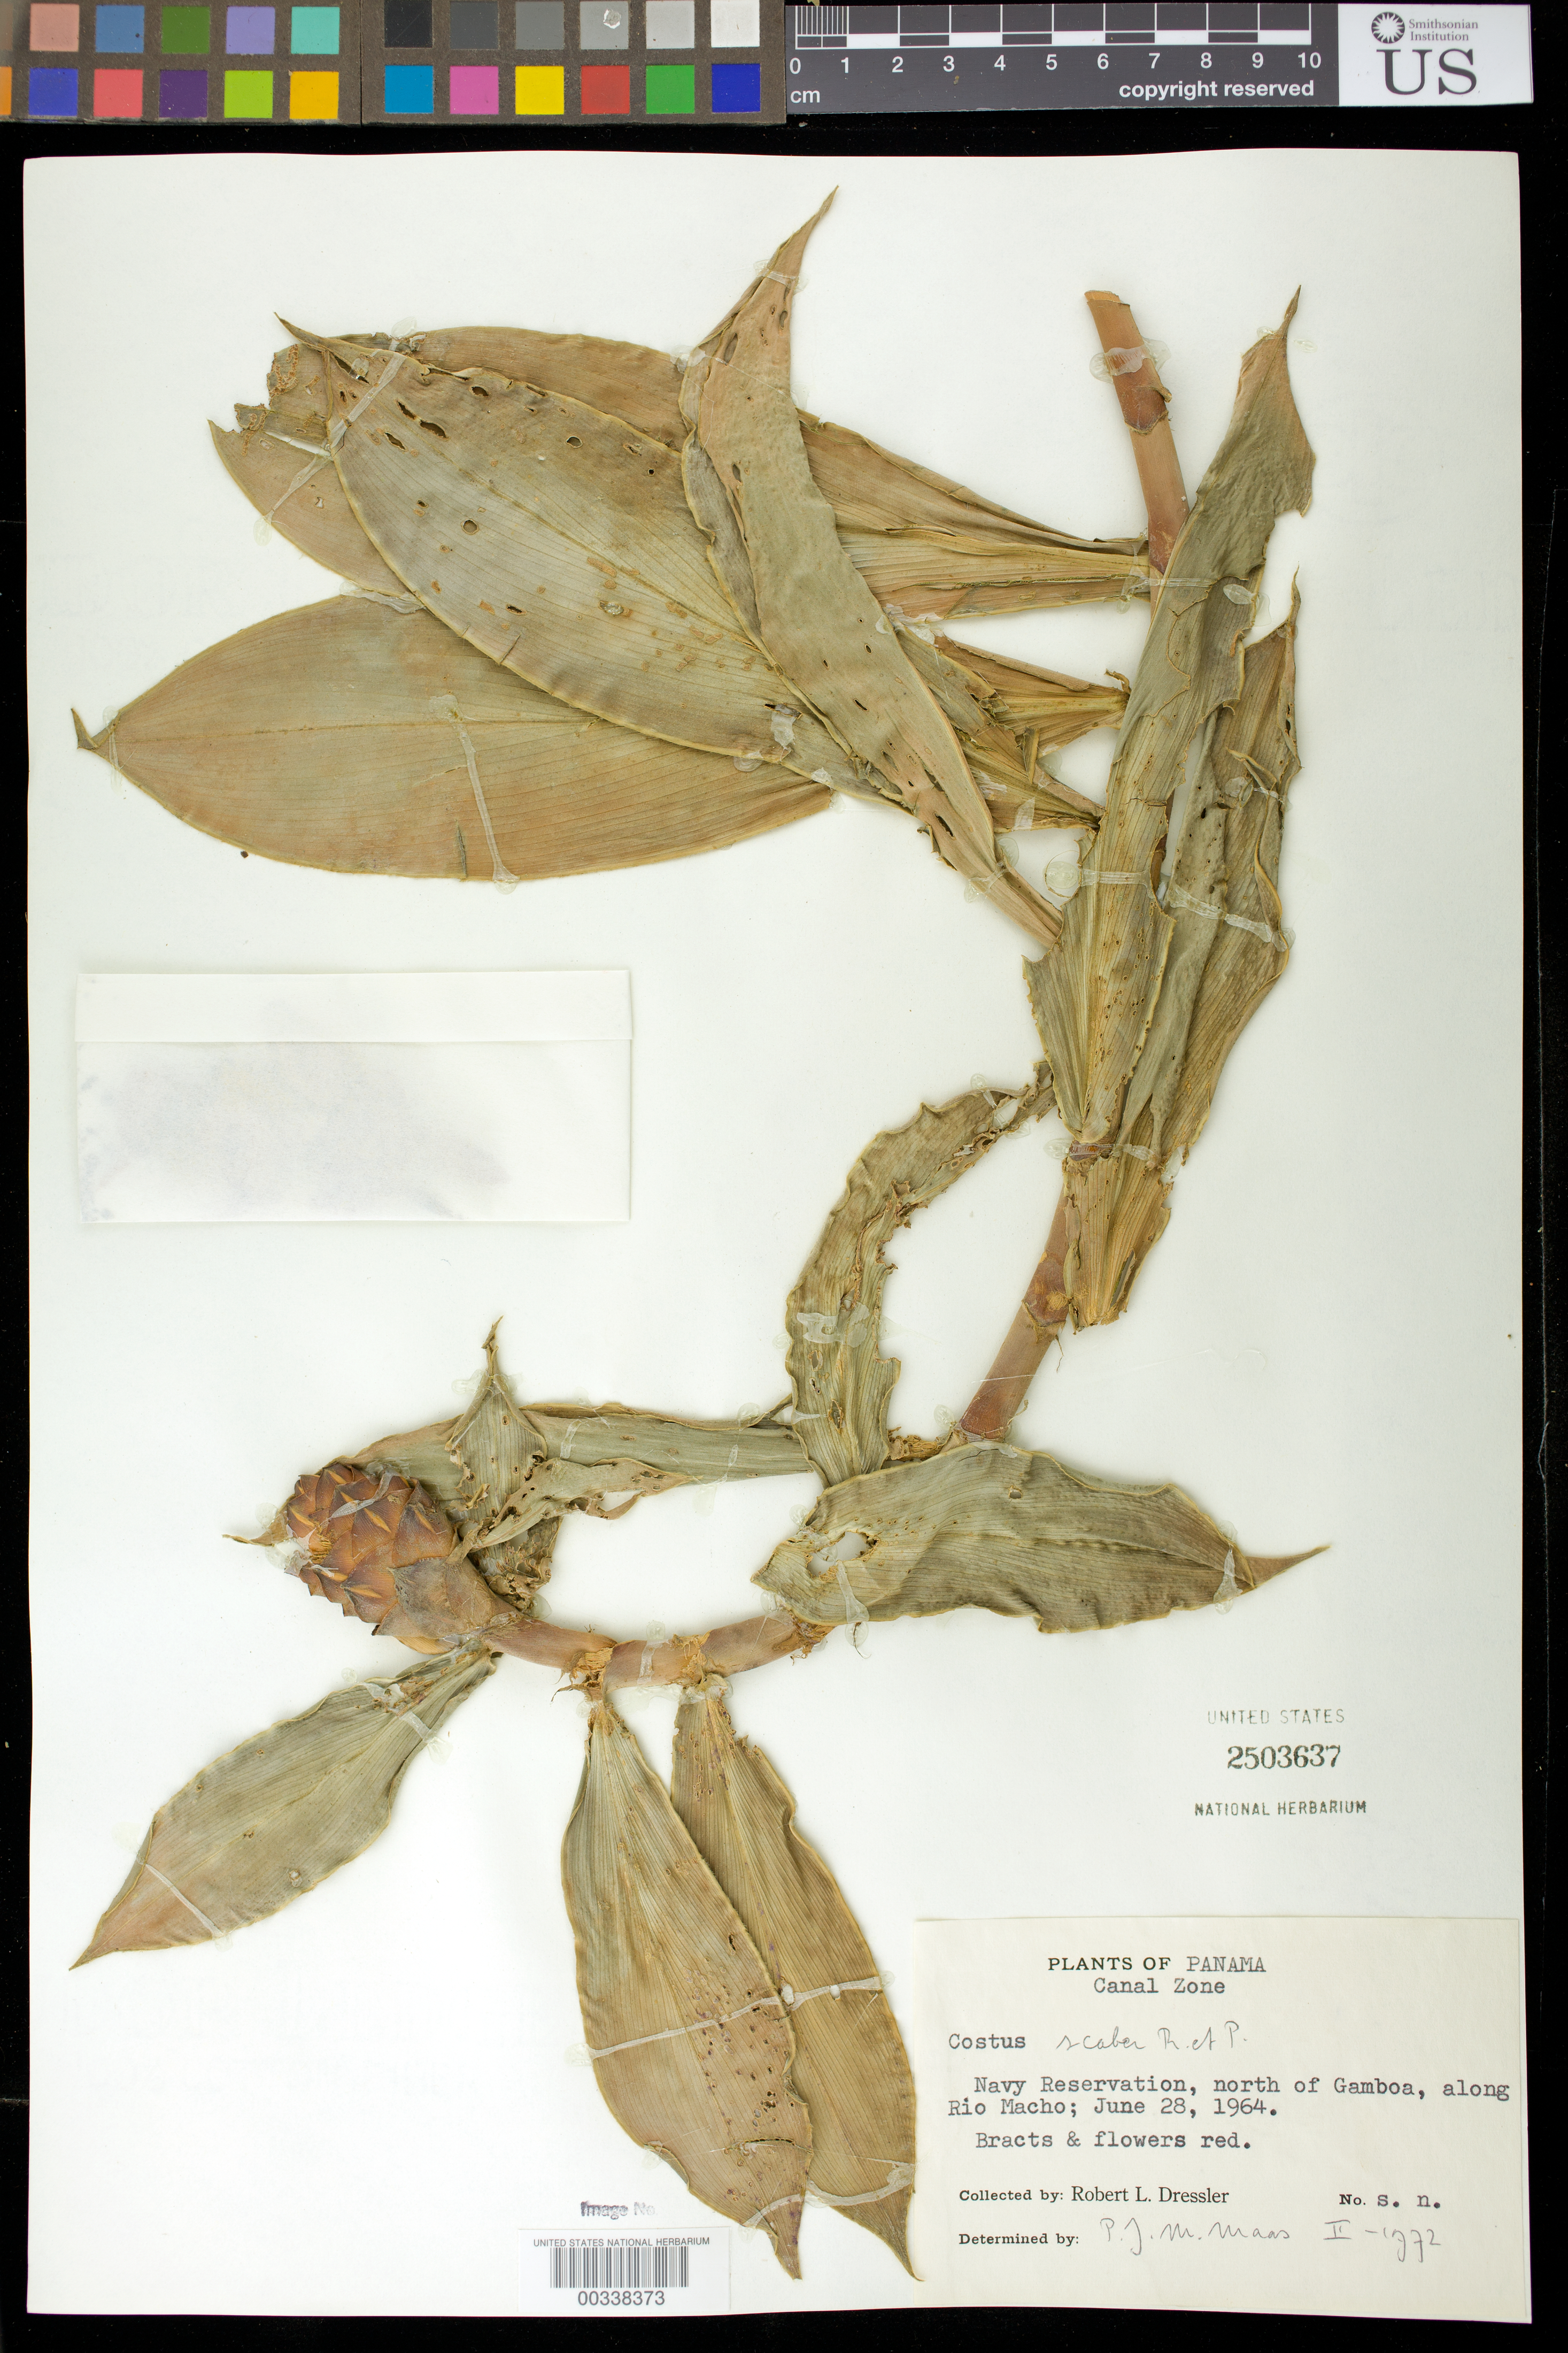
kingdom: Plantae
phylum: Tracheophyta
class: Liliopsida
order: Zingiberales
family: Costaceae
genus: Costus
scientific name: Costus scaber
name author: Ruiz & Pav.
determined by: Maas, Paul J. M.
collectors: R. Dressler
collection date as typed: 28 Jun 1964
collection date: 1964-06-28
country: Panama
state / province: Colón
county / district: Canal Zone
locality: Navy Reservation, N of Gamboa, along Rio Macho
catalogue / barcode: US 2503637